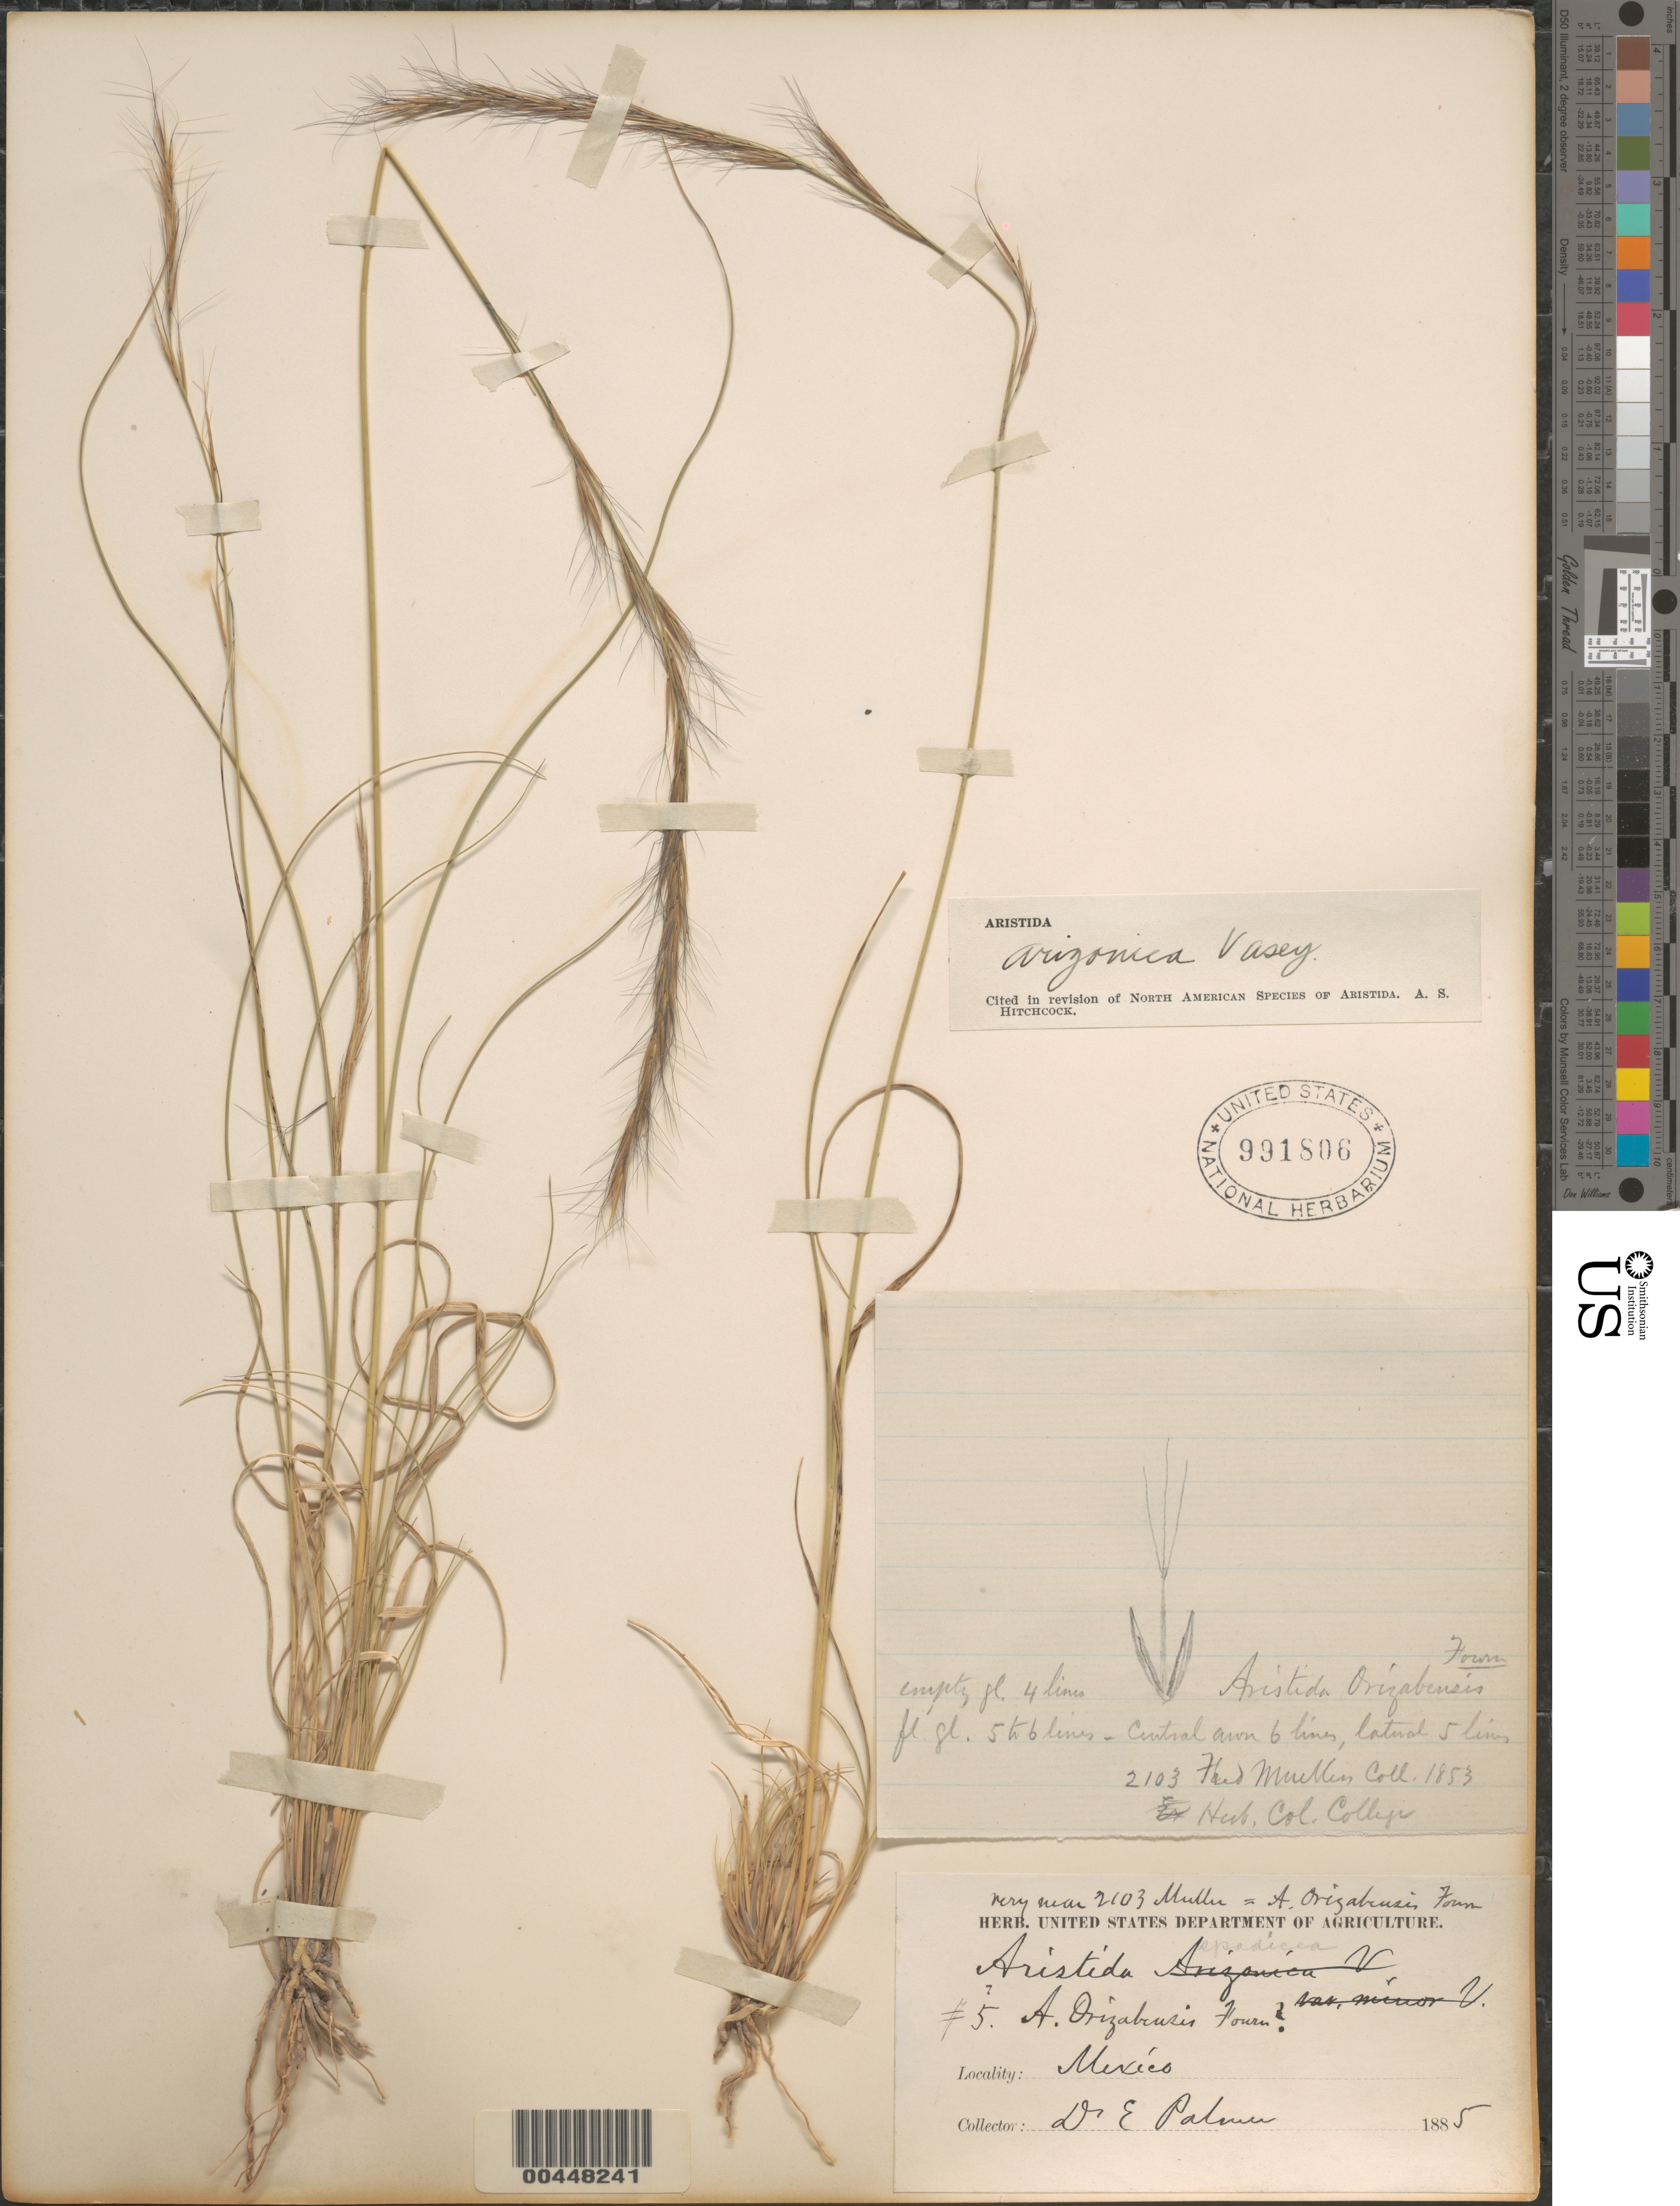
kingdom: Plantae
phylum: Tracheophyta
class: Liliopsida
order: Poales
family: Poaceae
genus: Aristida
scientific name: Aristida appressa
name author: Vasey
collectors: E. Palmer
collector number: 5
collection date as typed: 1885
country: Mexico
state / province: Durango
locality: San Ramon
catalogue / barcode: US 991806